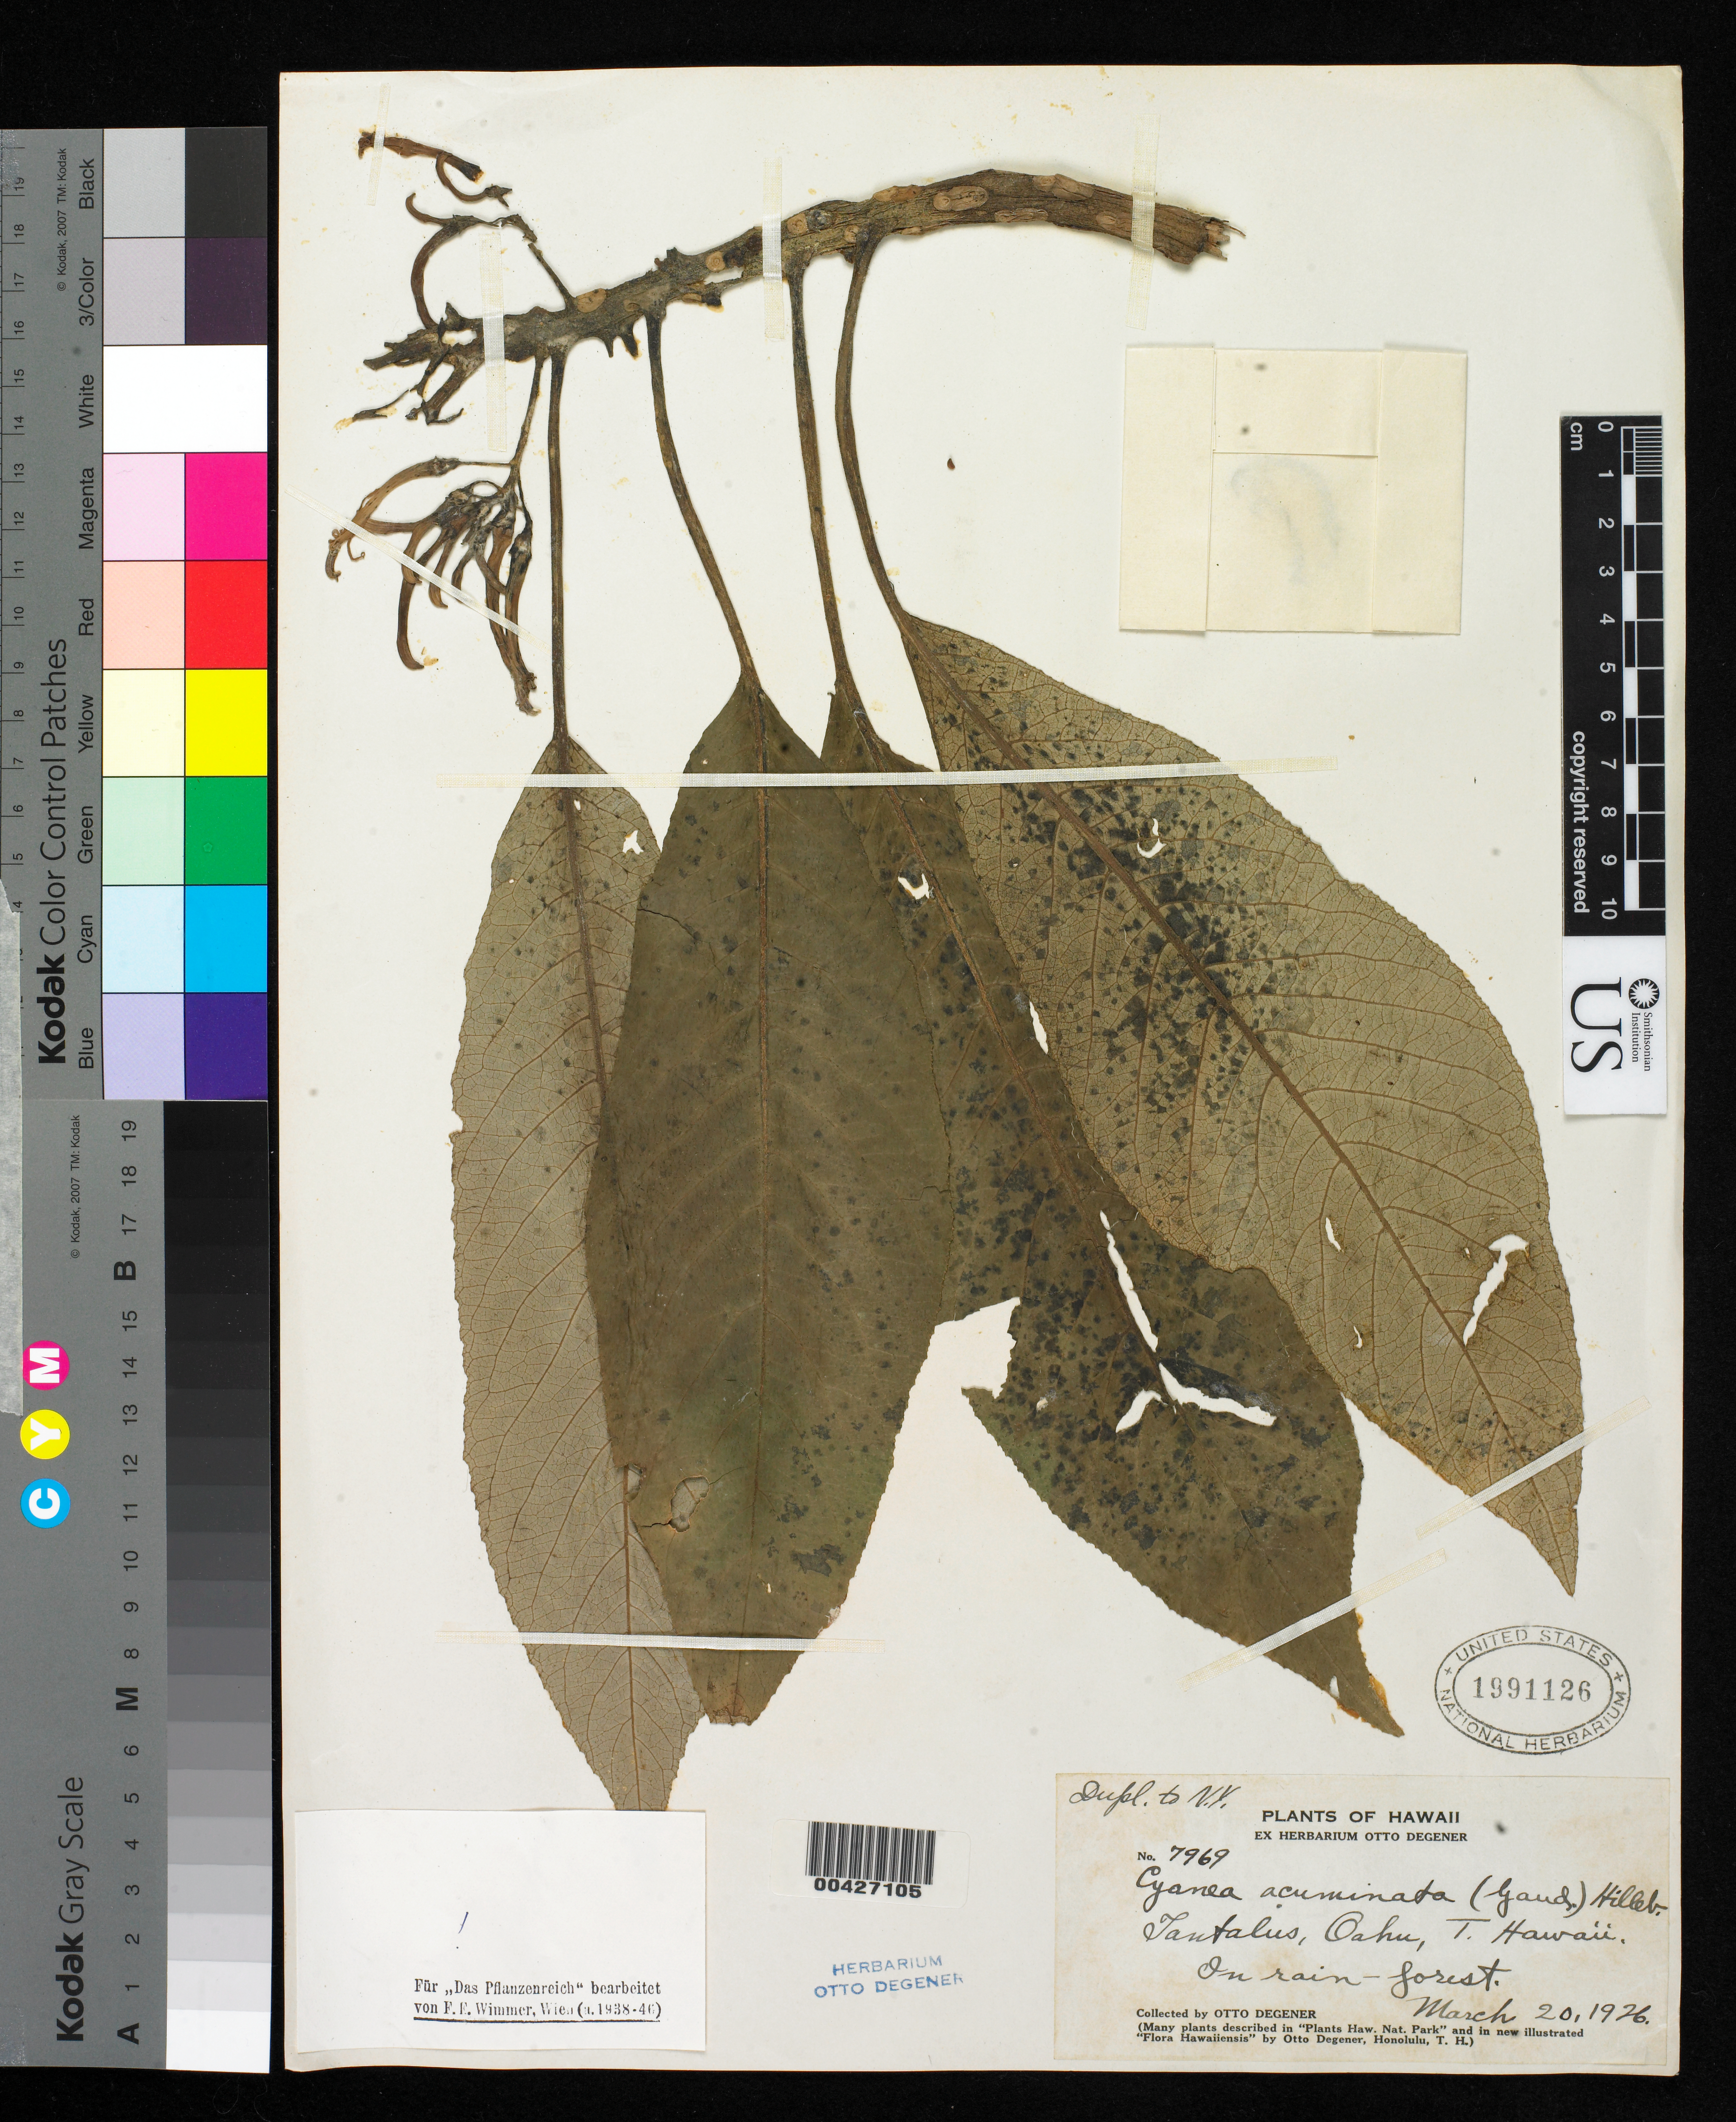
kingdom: Plantae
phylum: Tracheophyta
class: Magnoliopsida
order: Asterales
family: Campanulaceae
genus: Cyanea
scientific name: Cyanea acuminata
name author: (Gaudich.) Hillebr.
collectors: O. Degener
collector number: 7969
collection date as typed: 20 Mar 1926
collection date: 1926-03-20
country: United States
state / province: Hawaii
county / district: Honolulu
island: Oahu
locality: Tantalus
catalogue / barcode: US 1991126